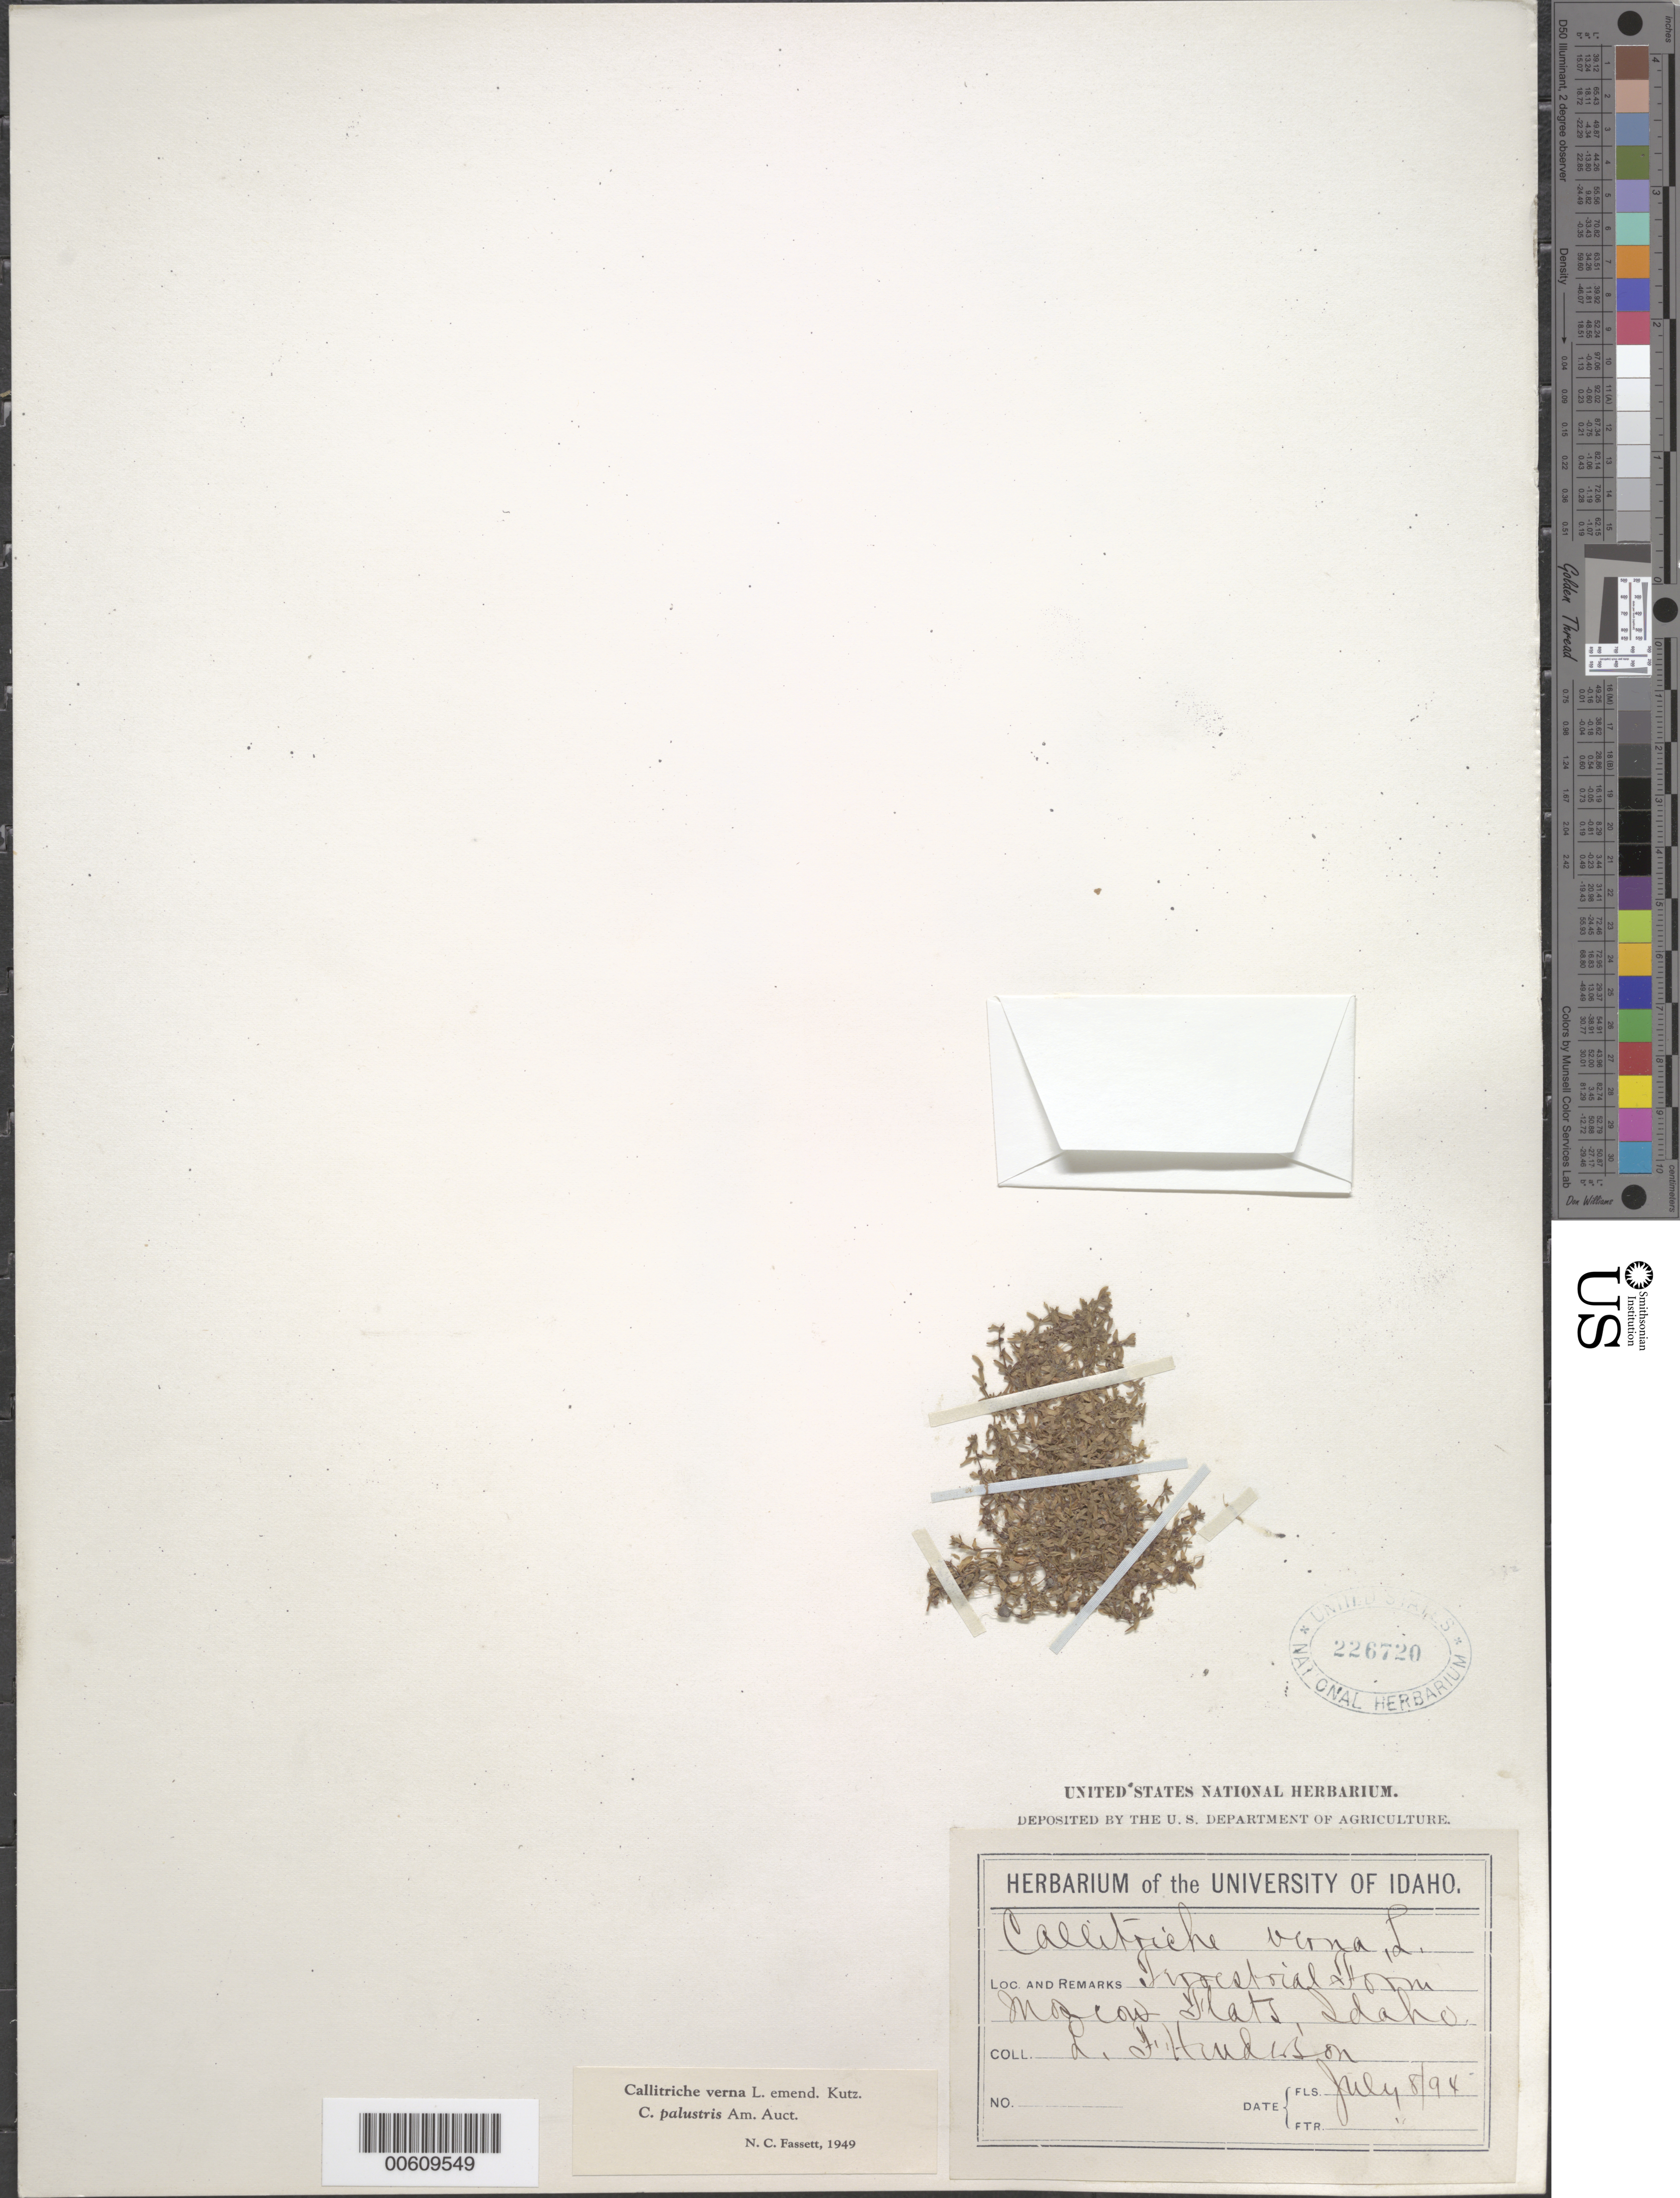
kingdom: Plantae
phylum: Tracheophyta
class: Magnoliopsida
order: Lamiales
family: Plantaginaceae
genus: Callitriche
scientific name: Callitriche verna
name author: L.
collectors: L. F. Hudson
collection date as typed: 08 Jul 1894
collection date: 1894-07-08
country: United States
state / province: Idaho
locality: Moscow Flats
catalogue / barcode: US 226720